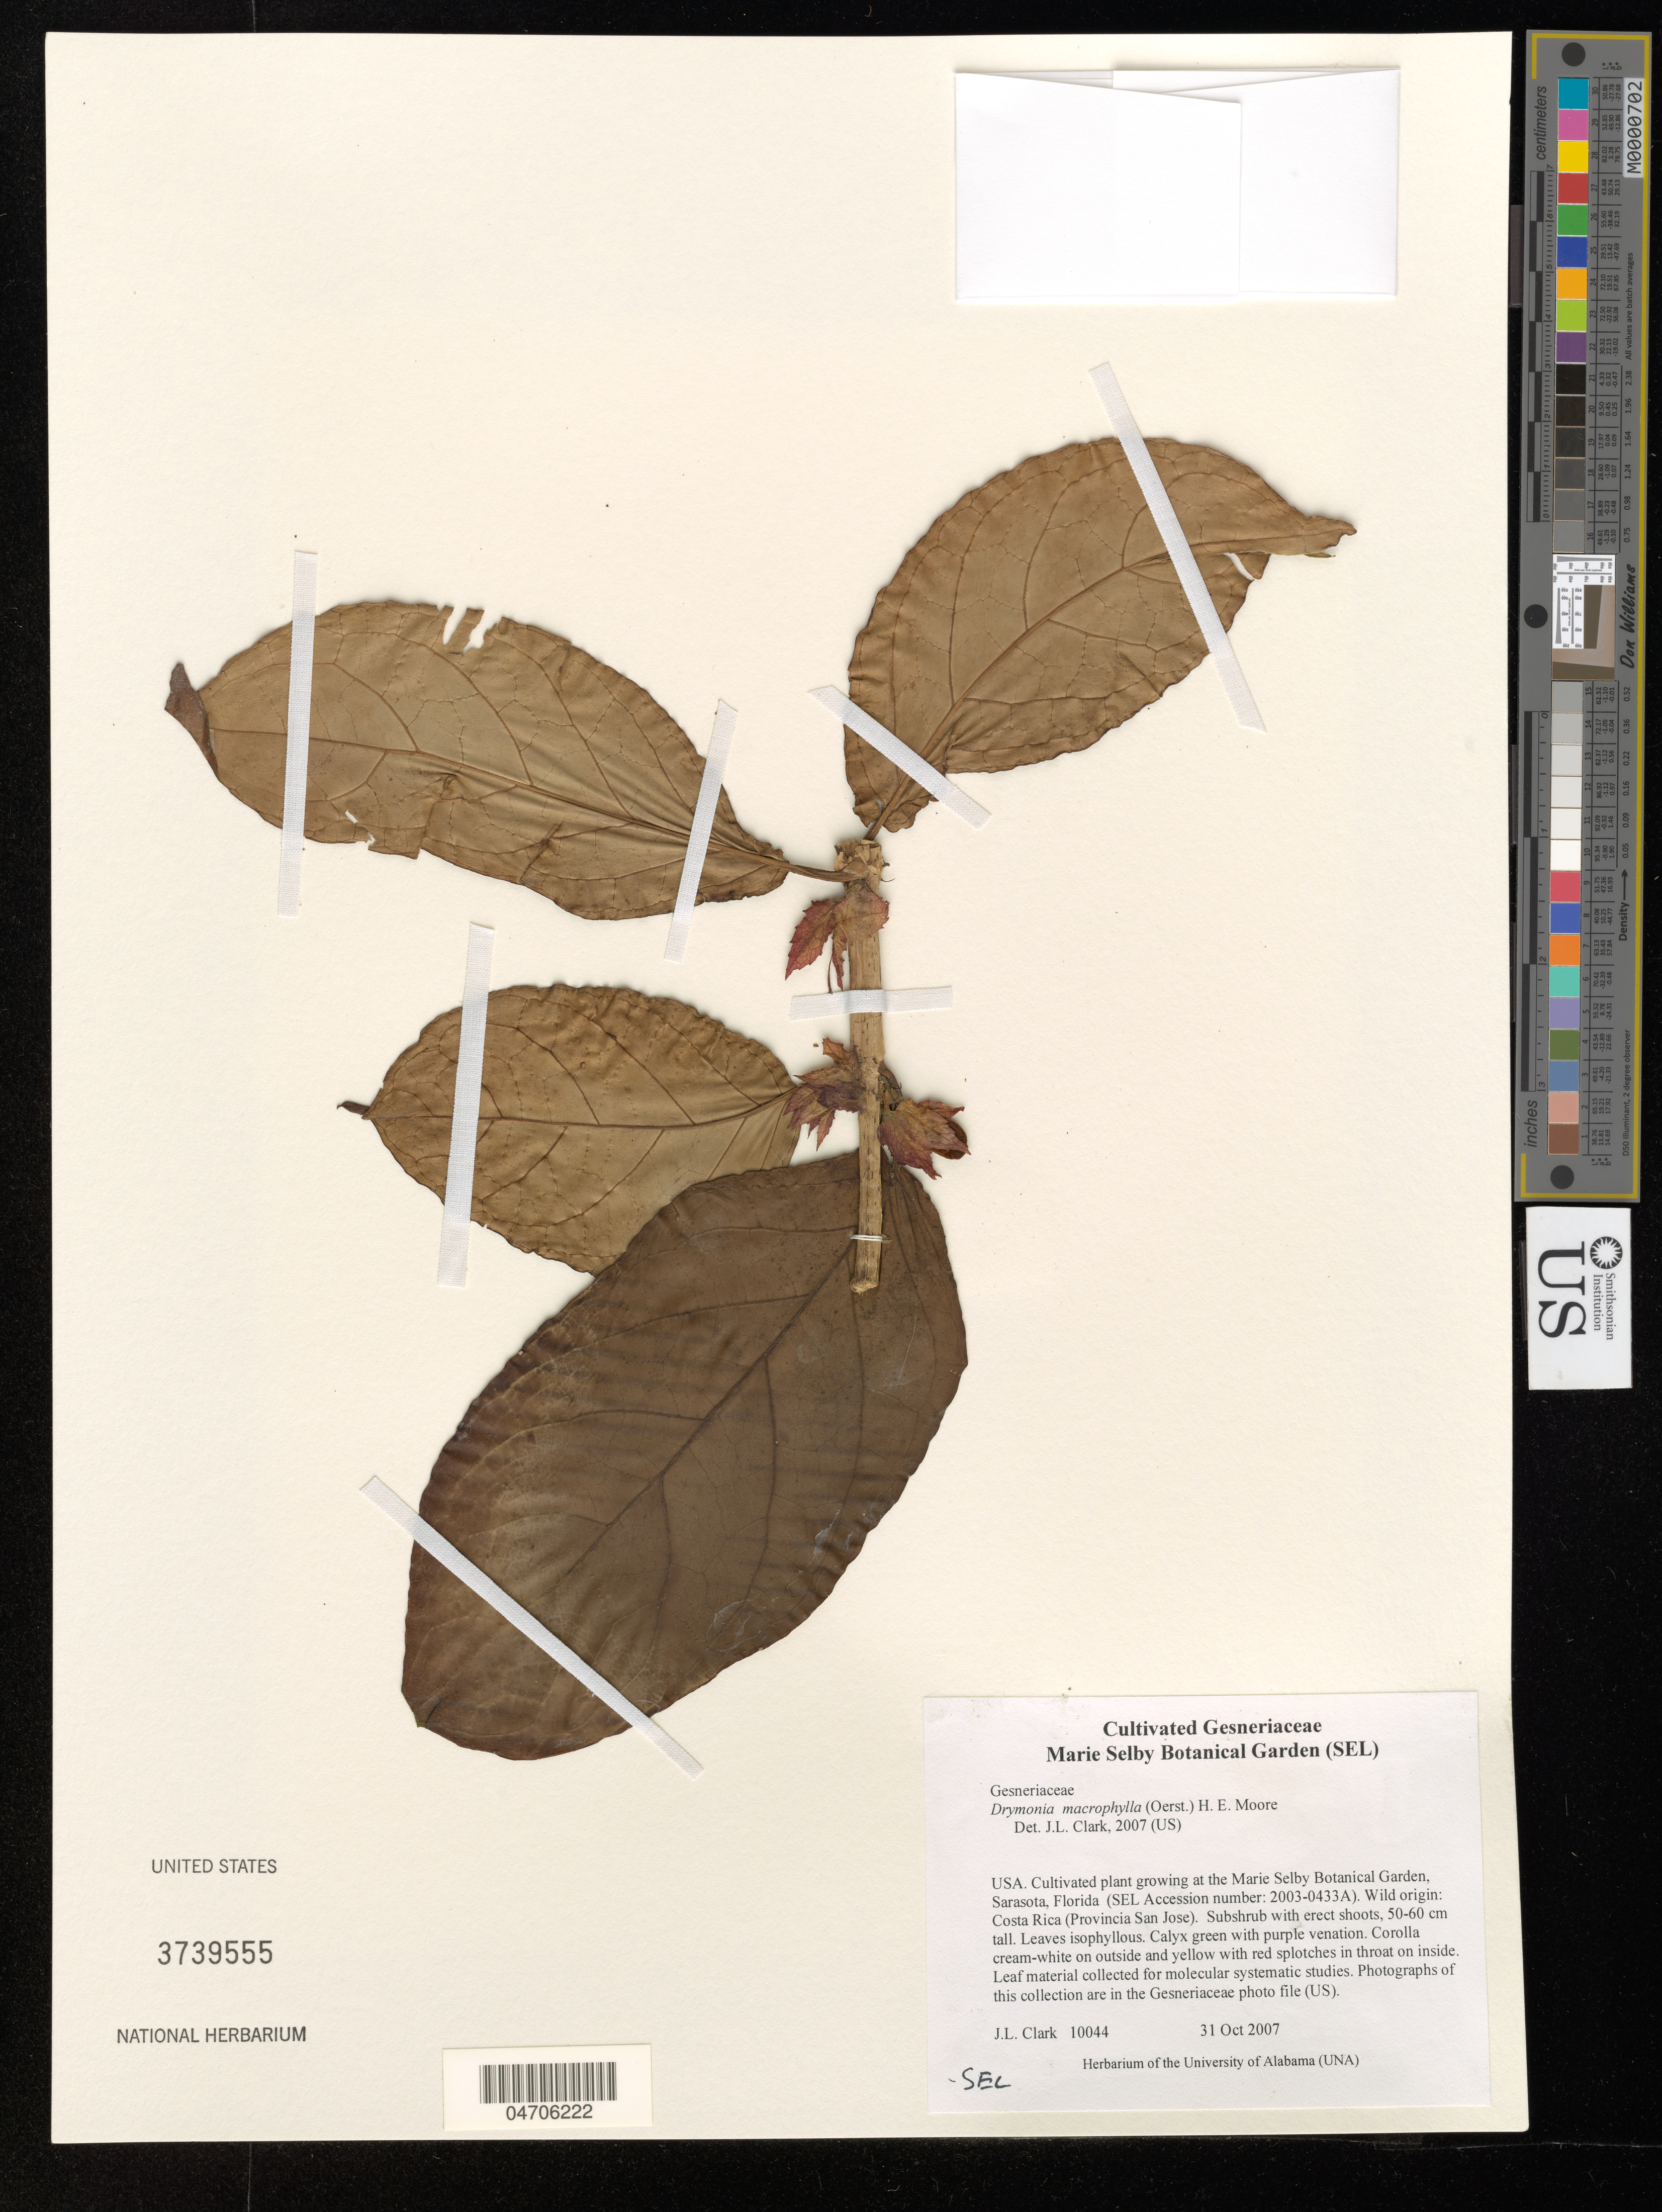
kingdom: Plantae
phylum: Tracheophyta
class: Magnoliopsida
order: Lamiales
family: Gesneriaceae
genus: Drymonia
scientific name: Drymonia macrophylla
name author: (Oerst.) H.E. Moore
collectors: J. L. Clark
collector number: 10044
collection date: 2007-10-31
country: United States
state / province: Florida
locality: At the Marie Selby Botanical Garden, Sarasota, (SEL Accession number: 2003-0433A).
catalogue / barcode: US 3739555